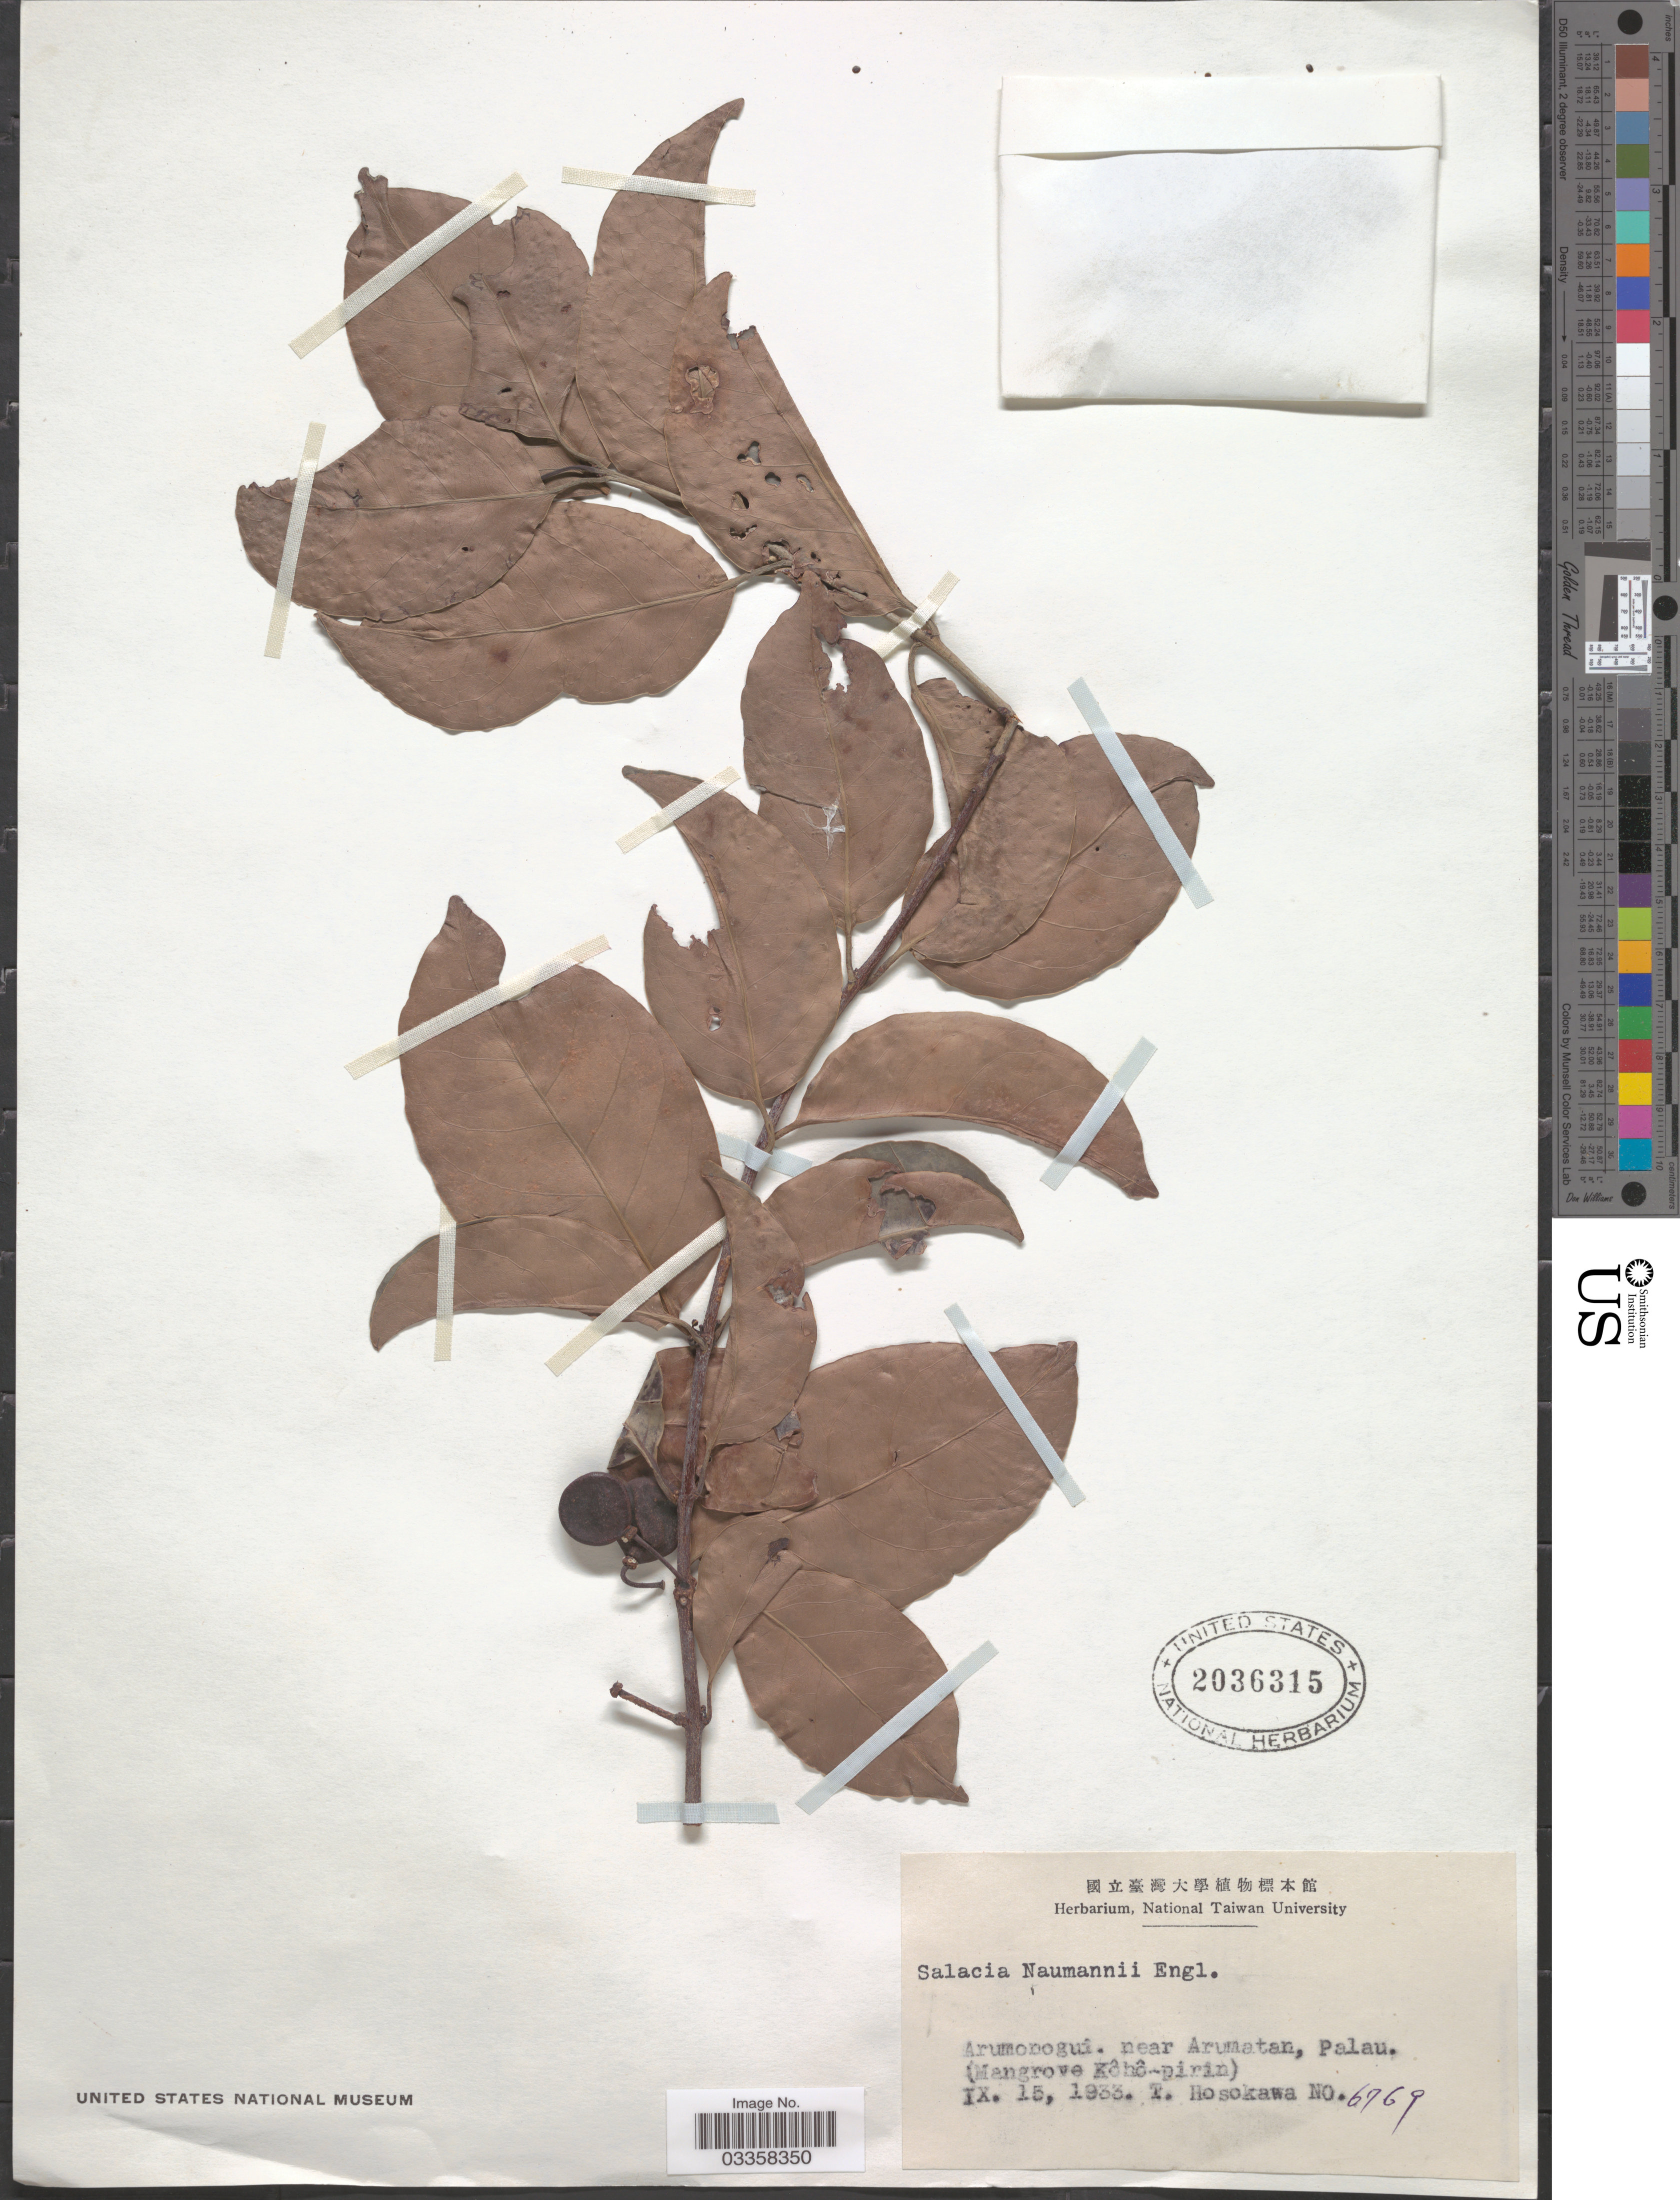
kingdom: Plantae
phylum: Tracheophyta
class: Magnoliopsida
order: Celastrales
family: Celastraceae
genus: Salacia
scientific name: Salacia prinoides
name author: (Willd.) DC.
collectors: T. Hosokawa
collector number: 6769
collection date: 1933-09-15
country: Palau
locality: Arumonogui, near Arumatan, Palau.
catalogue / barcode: US 2036315